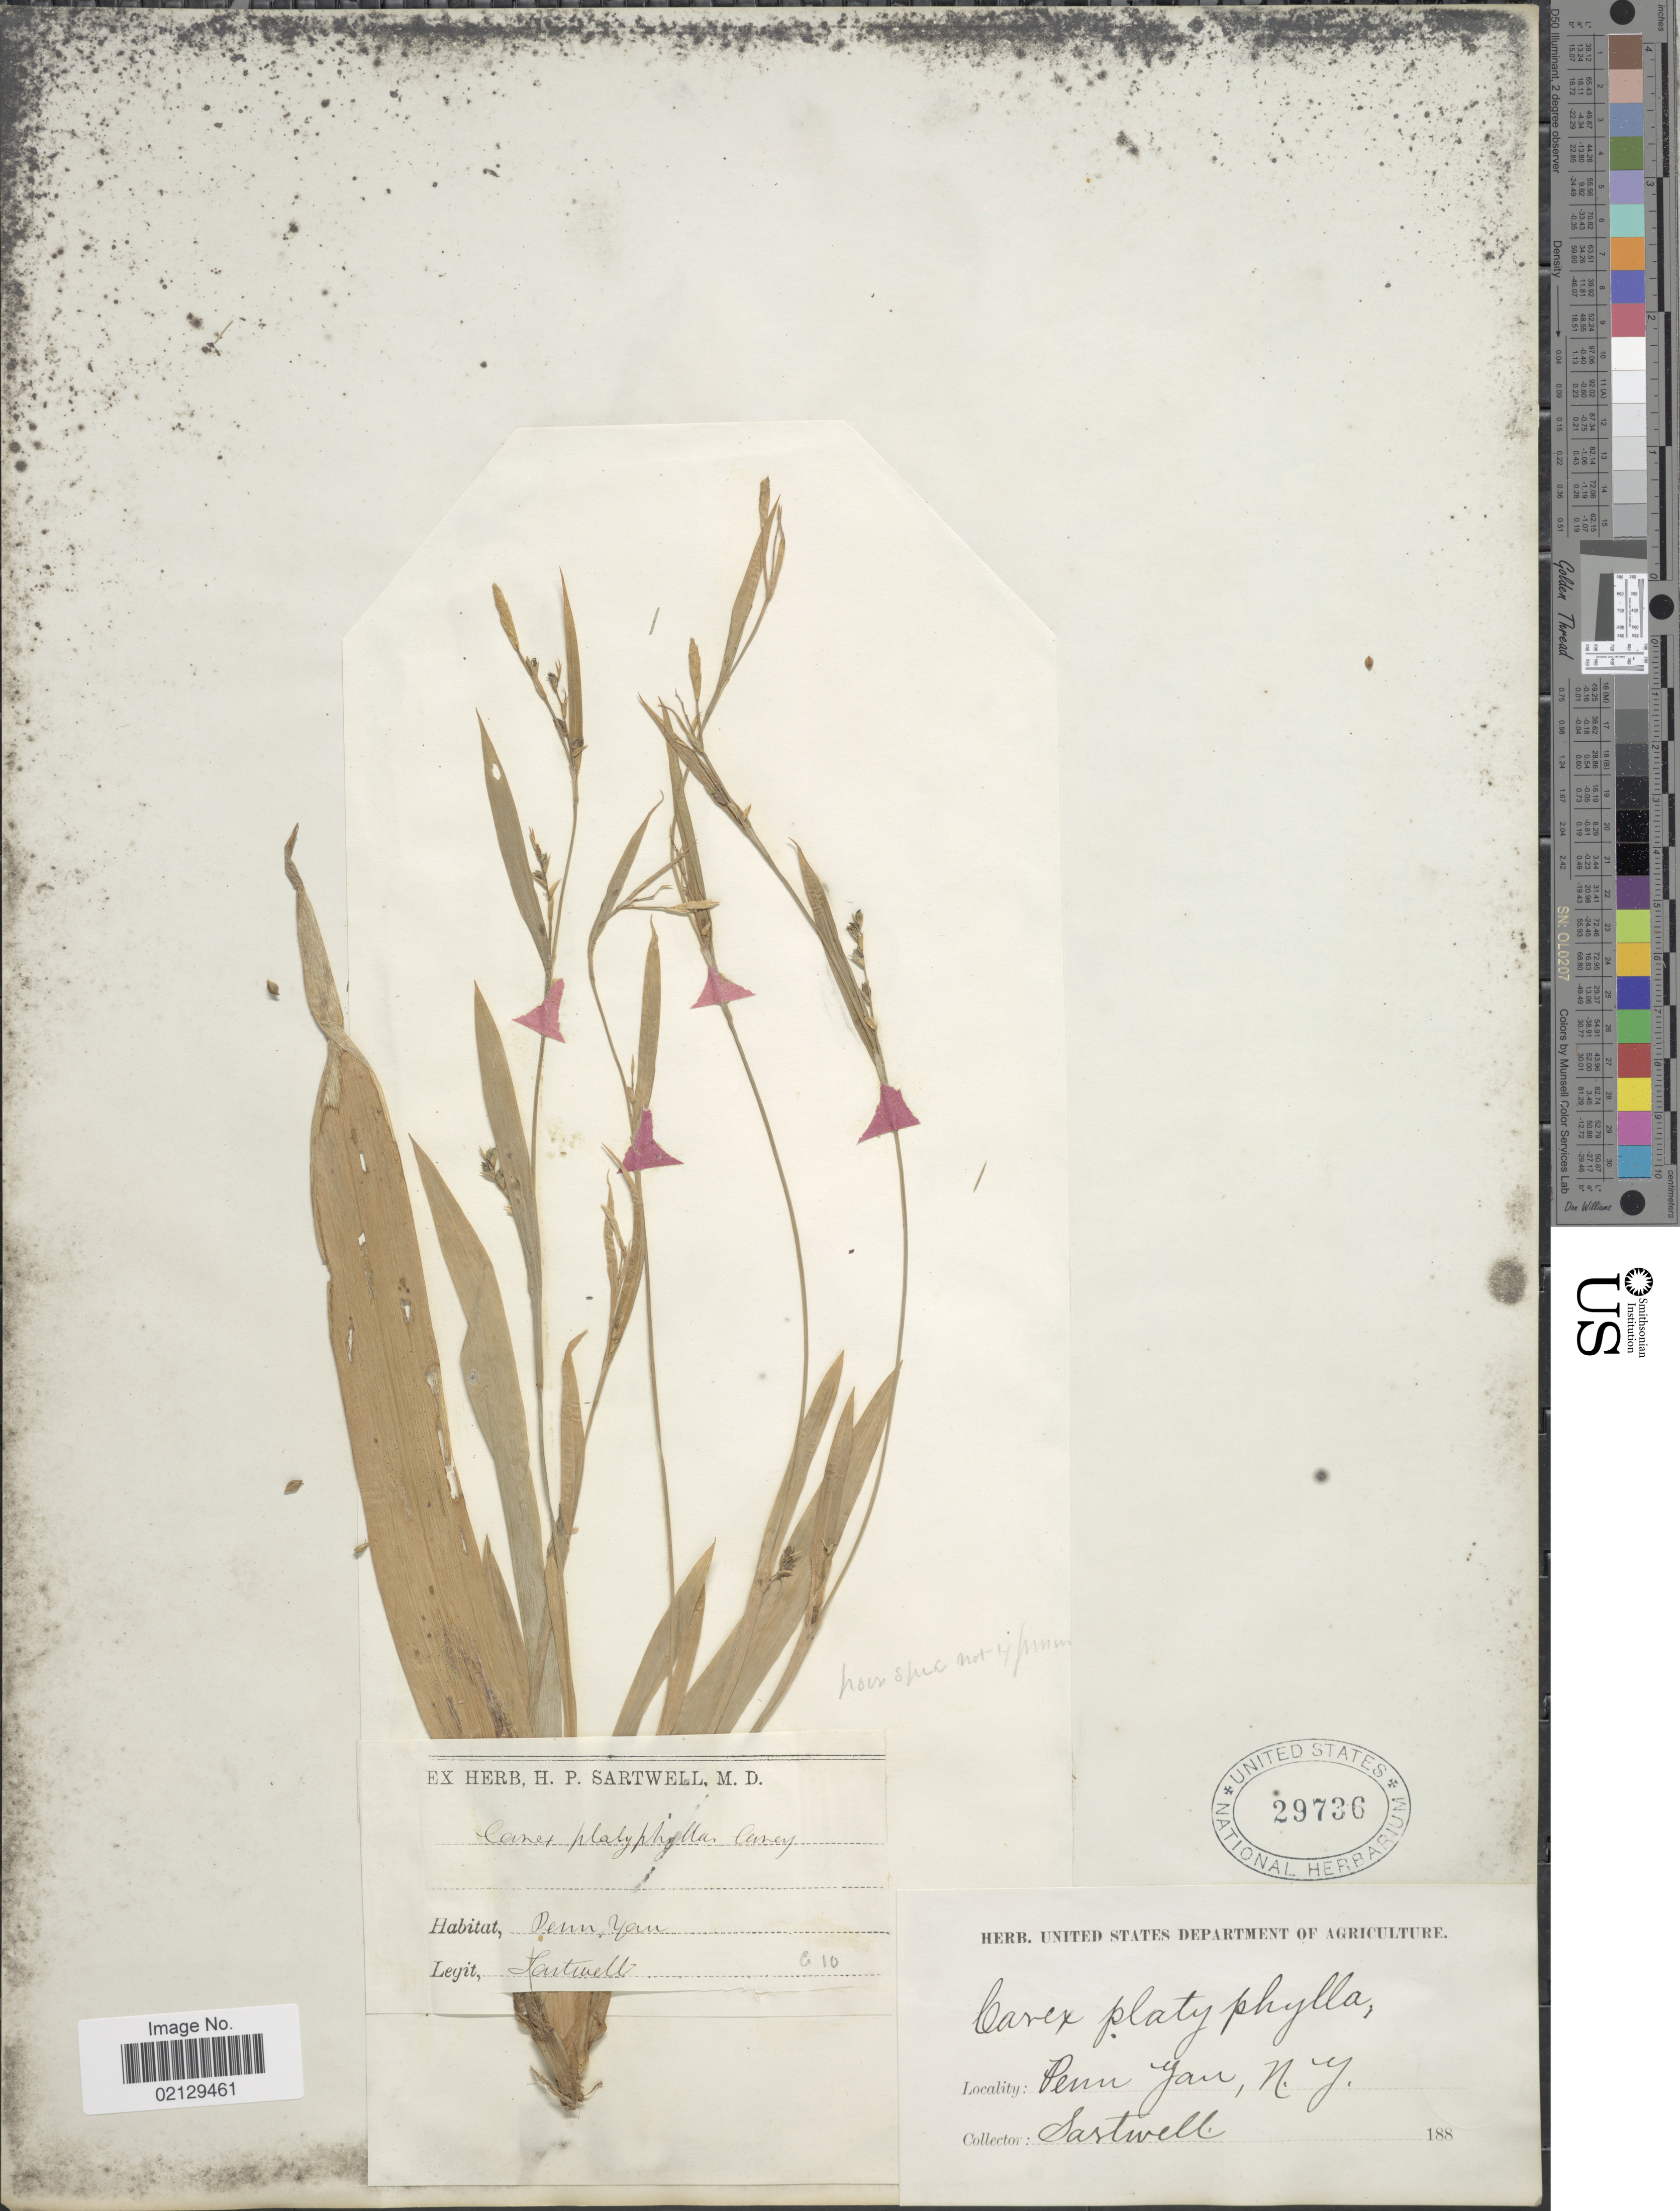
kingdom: Plantae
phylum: Tracheophyta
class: Liliopsida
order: Poales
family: Cyperaceae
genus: Carex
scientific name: Carex platyphylla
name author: J. Carey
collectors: Sartwell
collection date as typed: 188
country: United States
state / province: New York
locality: Penn Yan, N.Y.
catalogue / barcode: US 29736